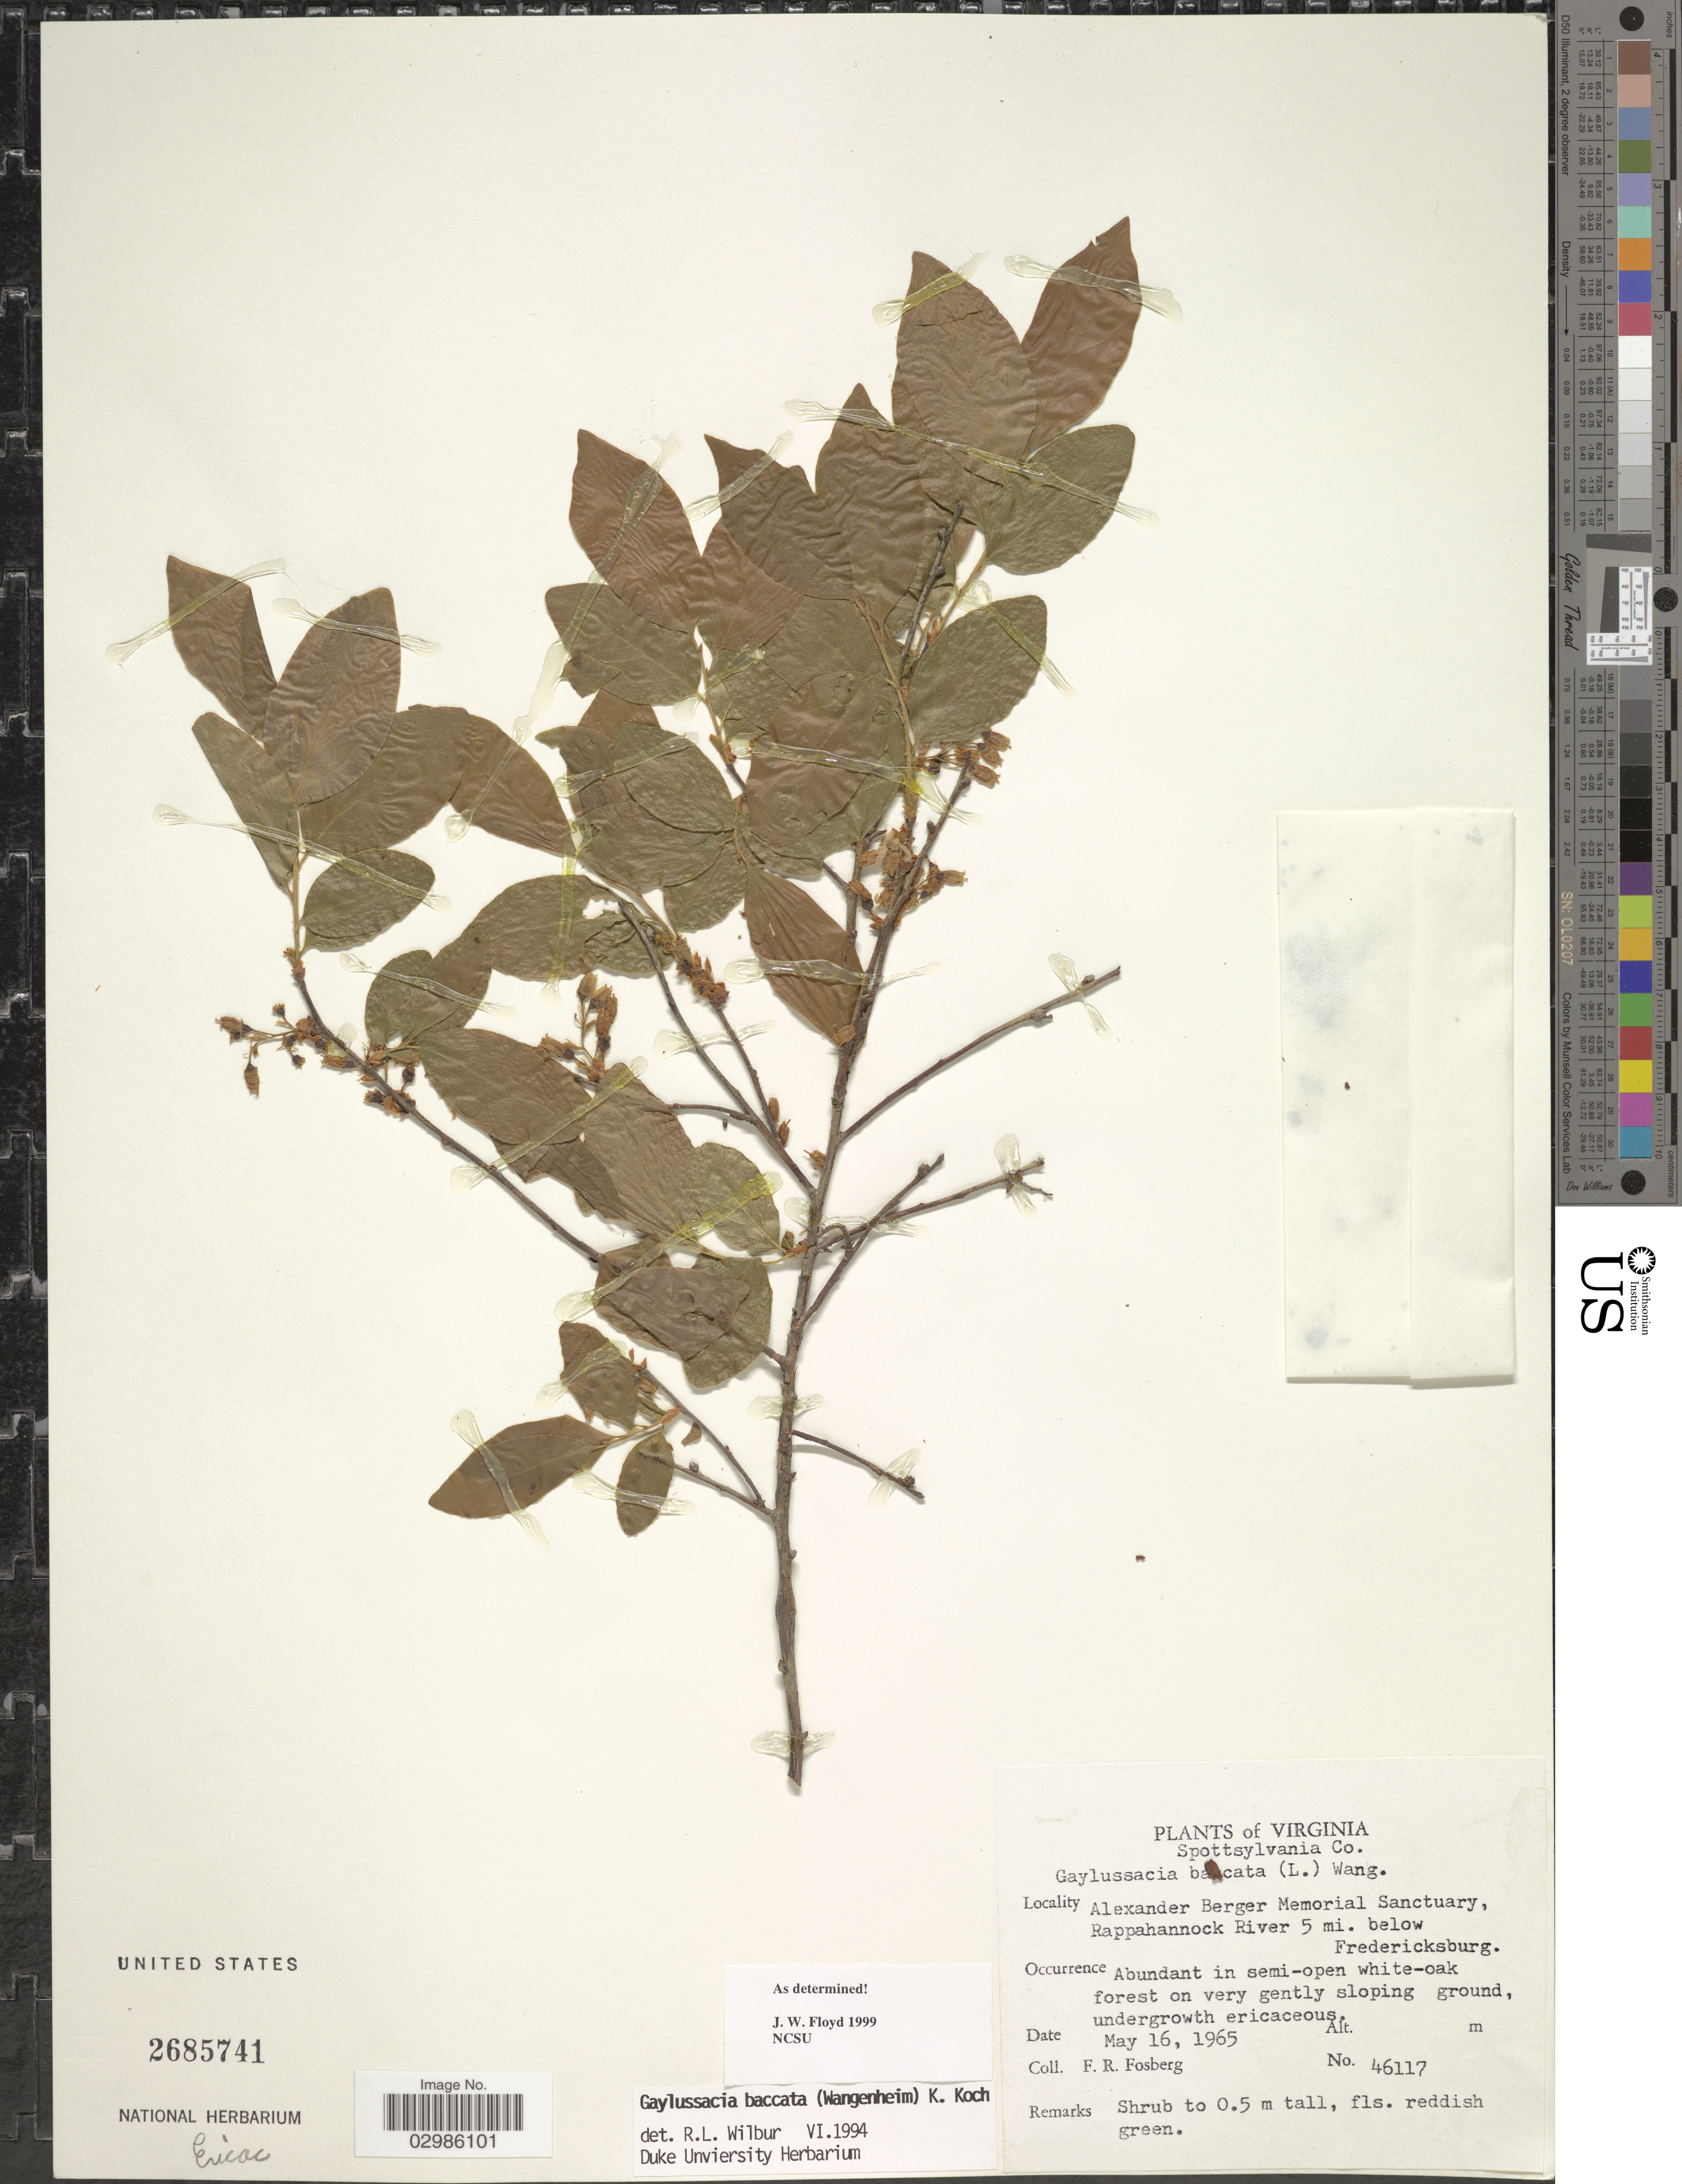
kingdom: Plantae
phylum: Tracheophyta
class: Magnoliopsida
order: Ericales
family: Ericaceae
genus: Gaylussacia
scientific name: Gaylussacia baccata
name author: (Wangenh.) K. Koch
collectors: F. R. Fosberg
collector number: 46117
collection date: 1965-05-16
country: United States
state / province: Virginia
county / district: Spotsylvania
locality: Spottsylvania Co. Alexander Berger Memorial Sanctuary, Rappahannock River 5 mi. below Fredericksburg.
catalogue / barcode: US 2685741